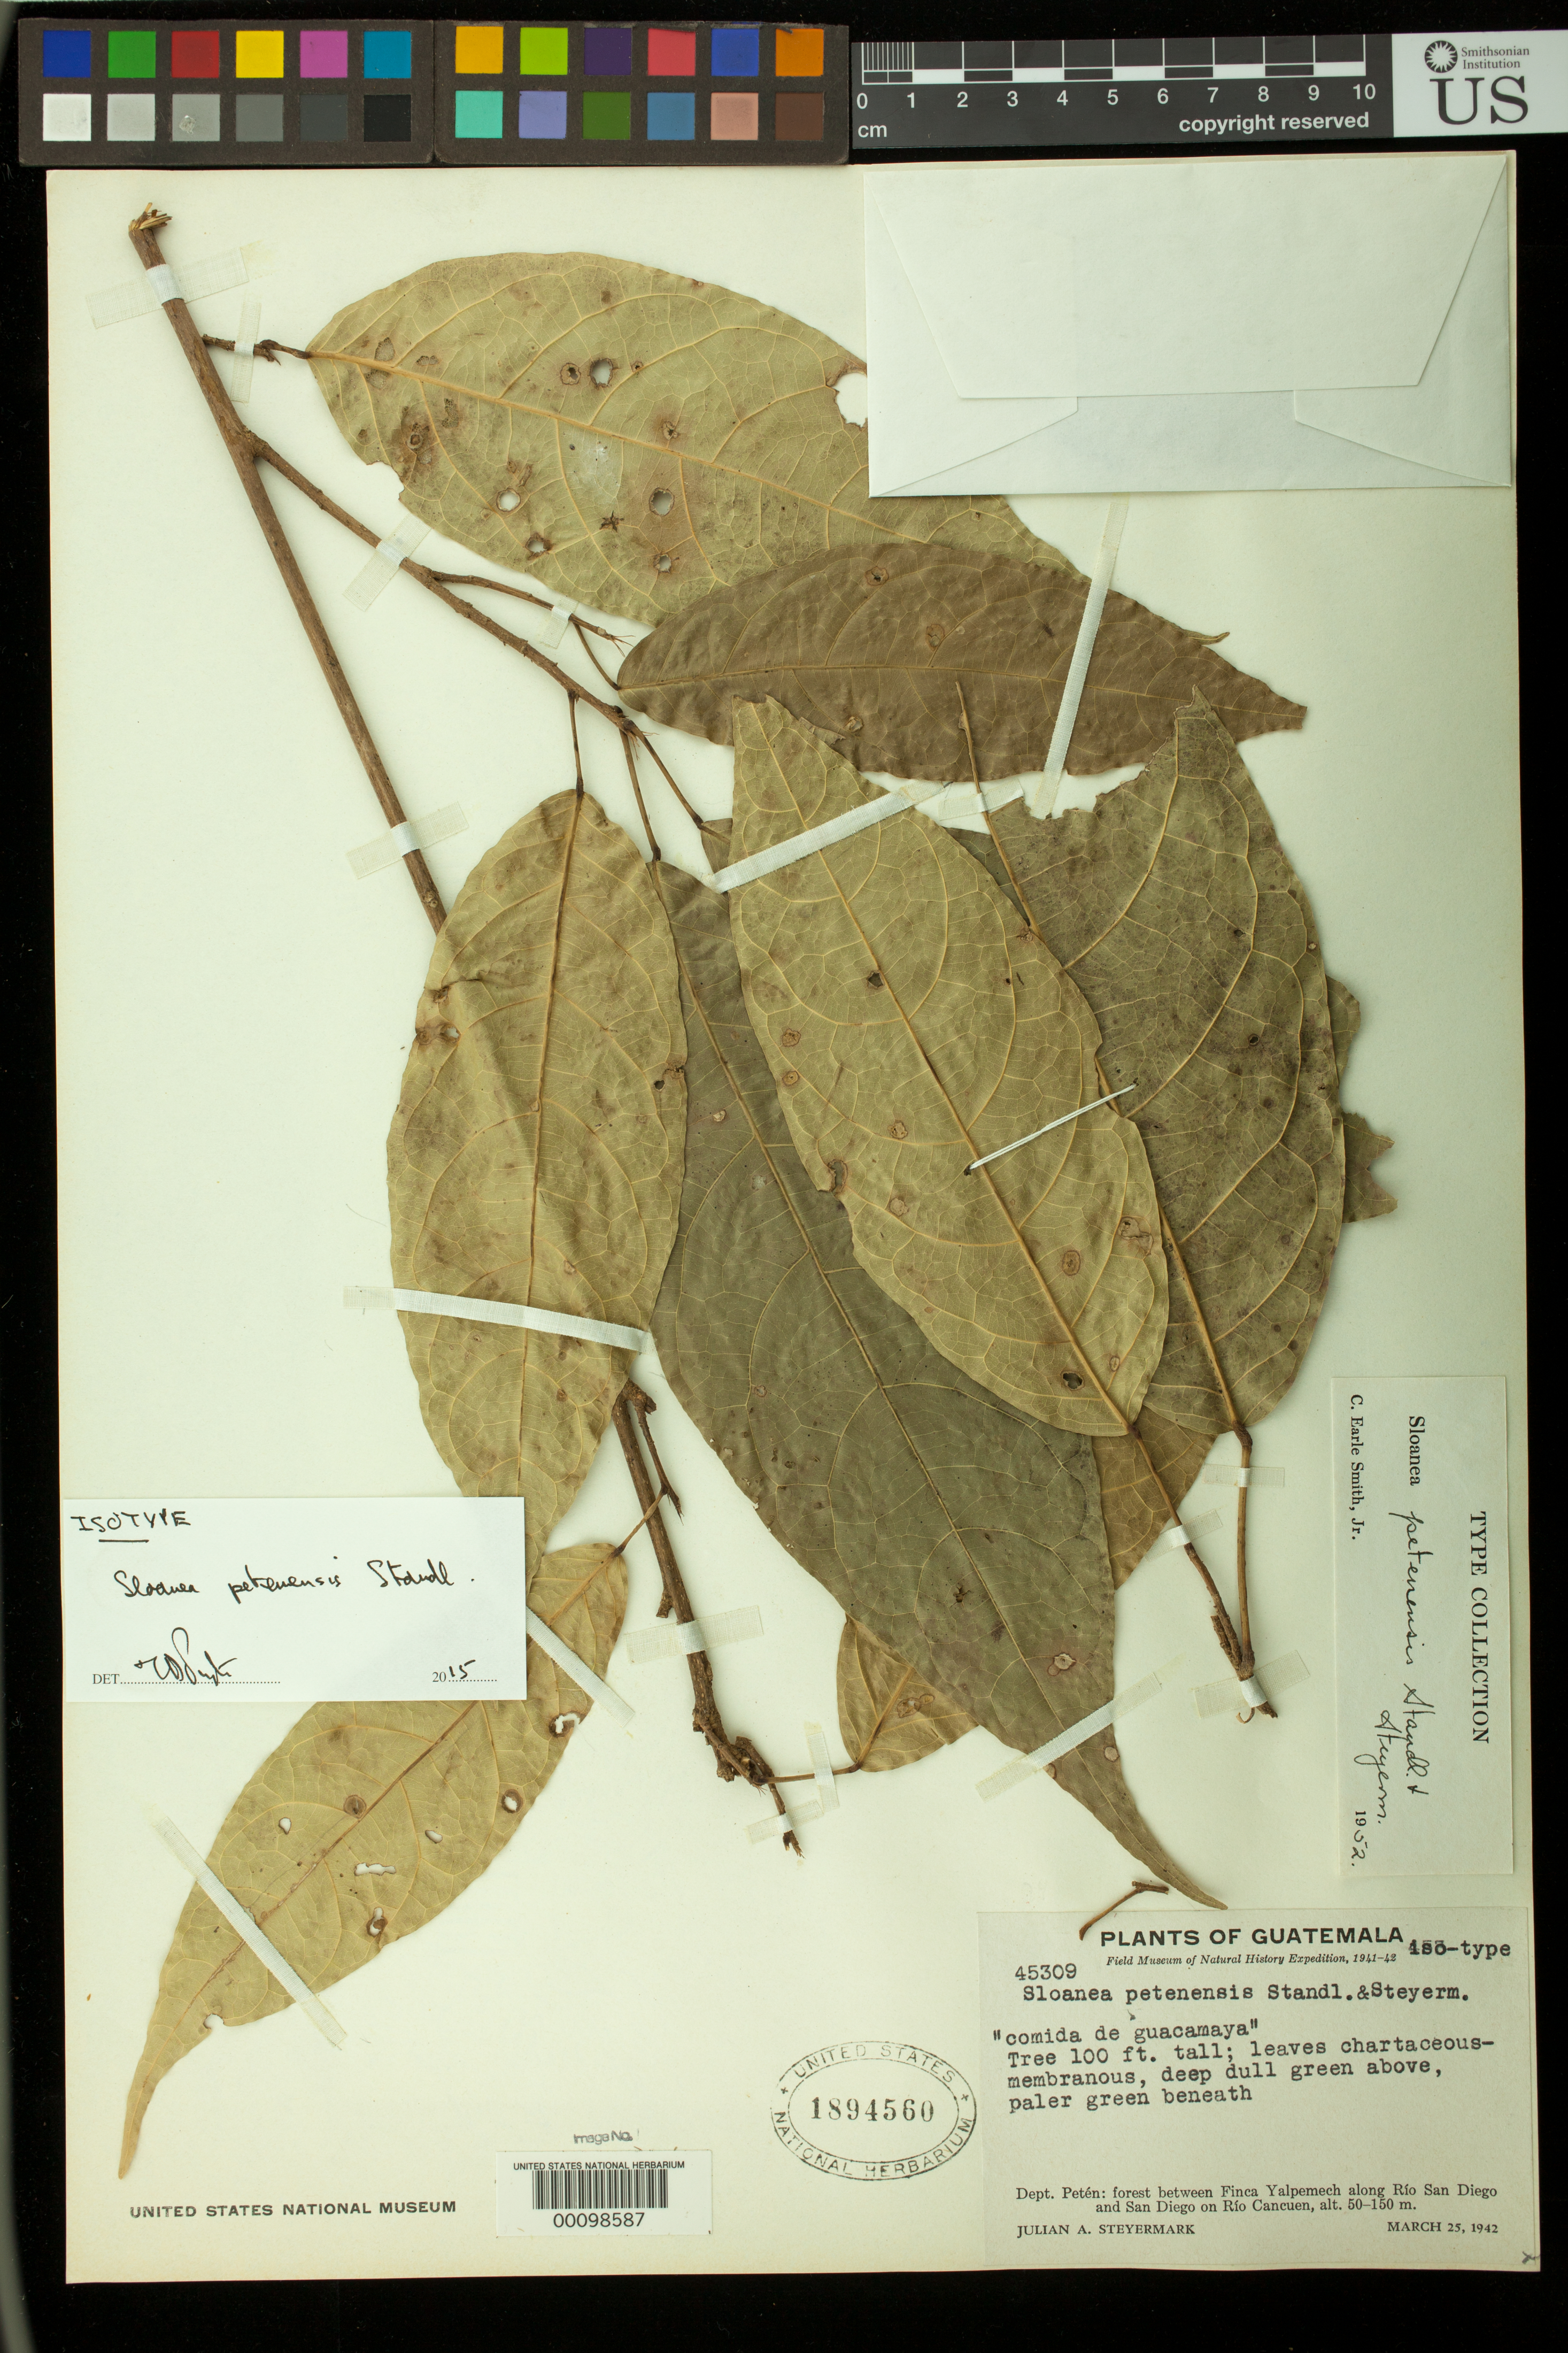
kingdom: Plantae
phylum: Tracheophyta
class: Magnoliopsida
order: Oxalidales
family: Elaeocarpaceae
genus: Sloanea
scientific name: Sloanea petenensis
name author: Standl. & Steyerm.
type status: Isotype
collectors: J. Steyermark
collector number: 45309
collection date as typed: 25 Mar 1942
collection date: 1942-03-25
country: Guatemala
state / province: El Petén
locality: Between Finca Yalpemech, along Rio San Diego.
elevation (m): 50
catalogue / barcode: US 1894560